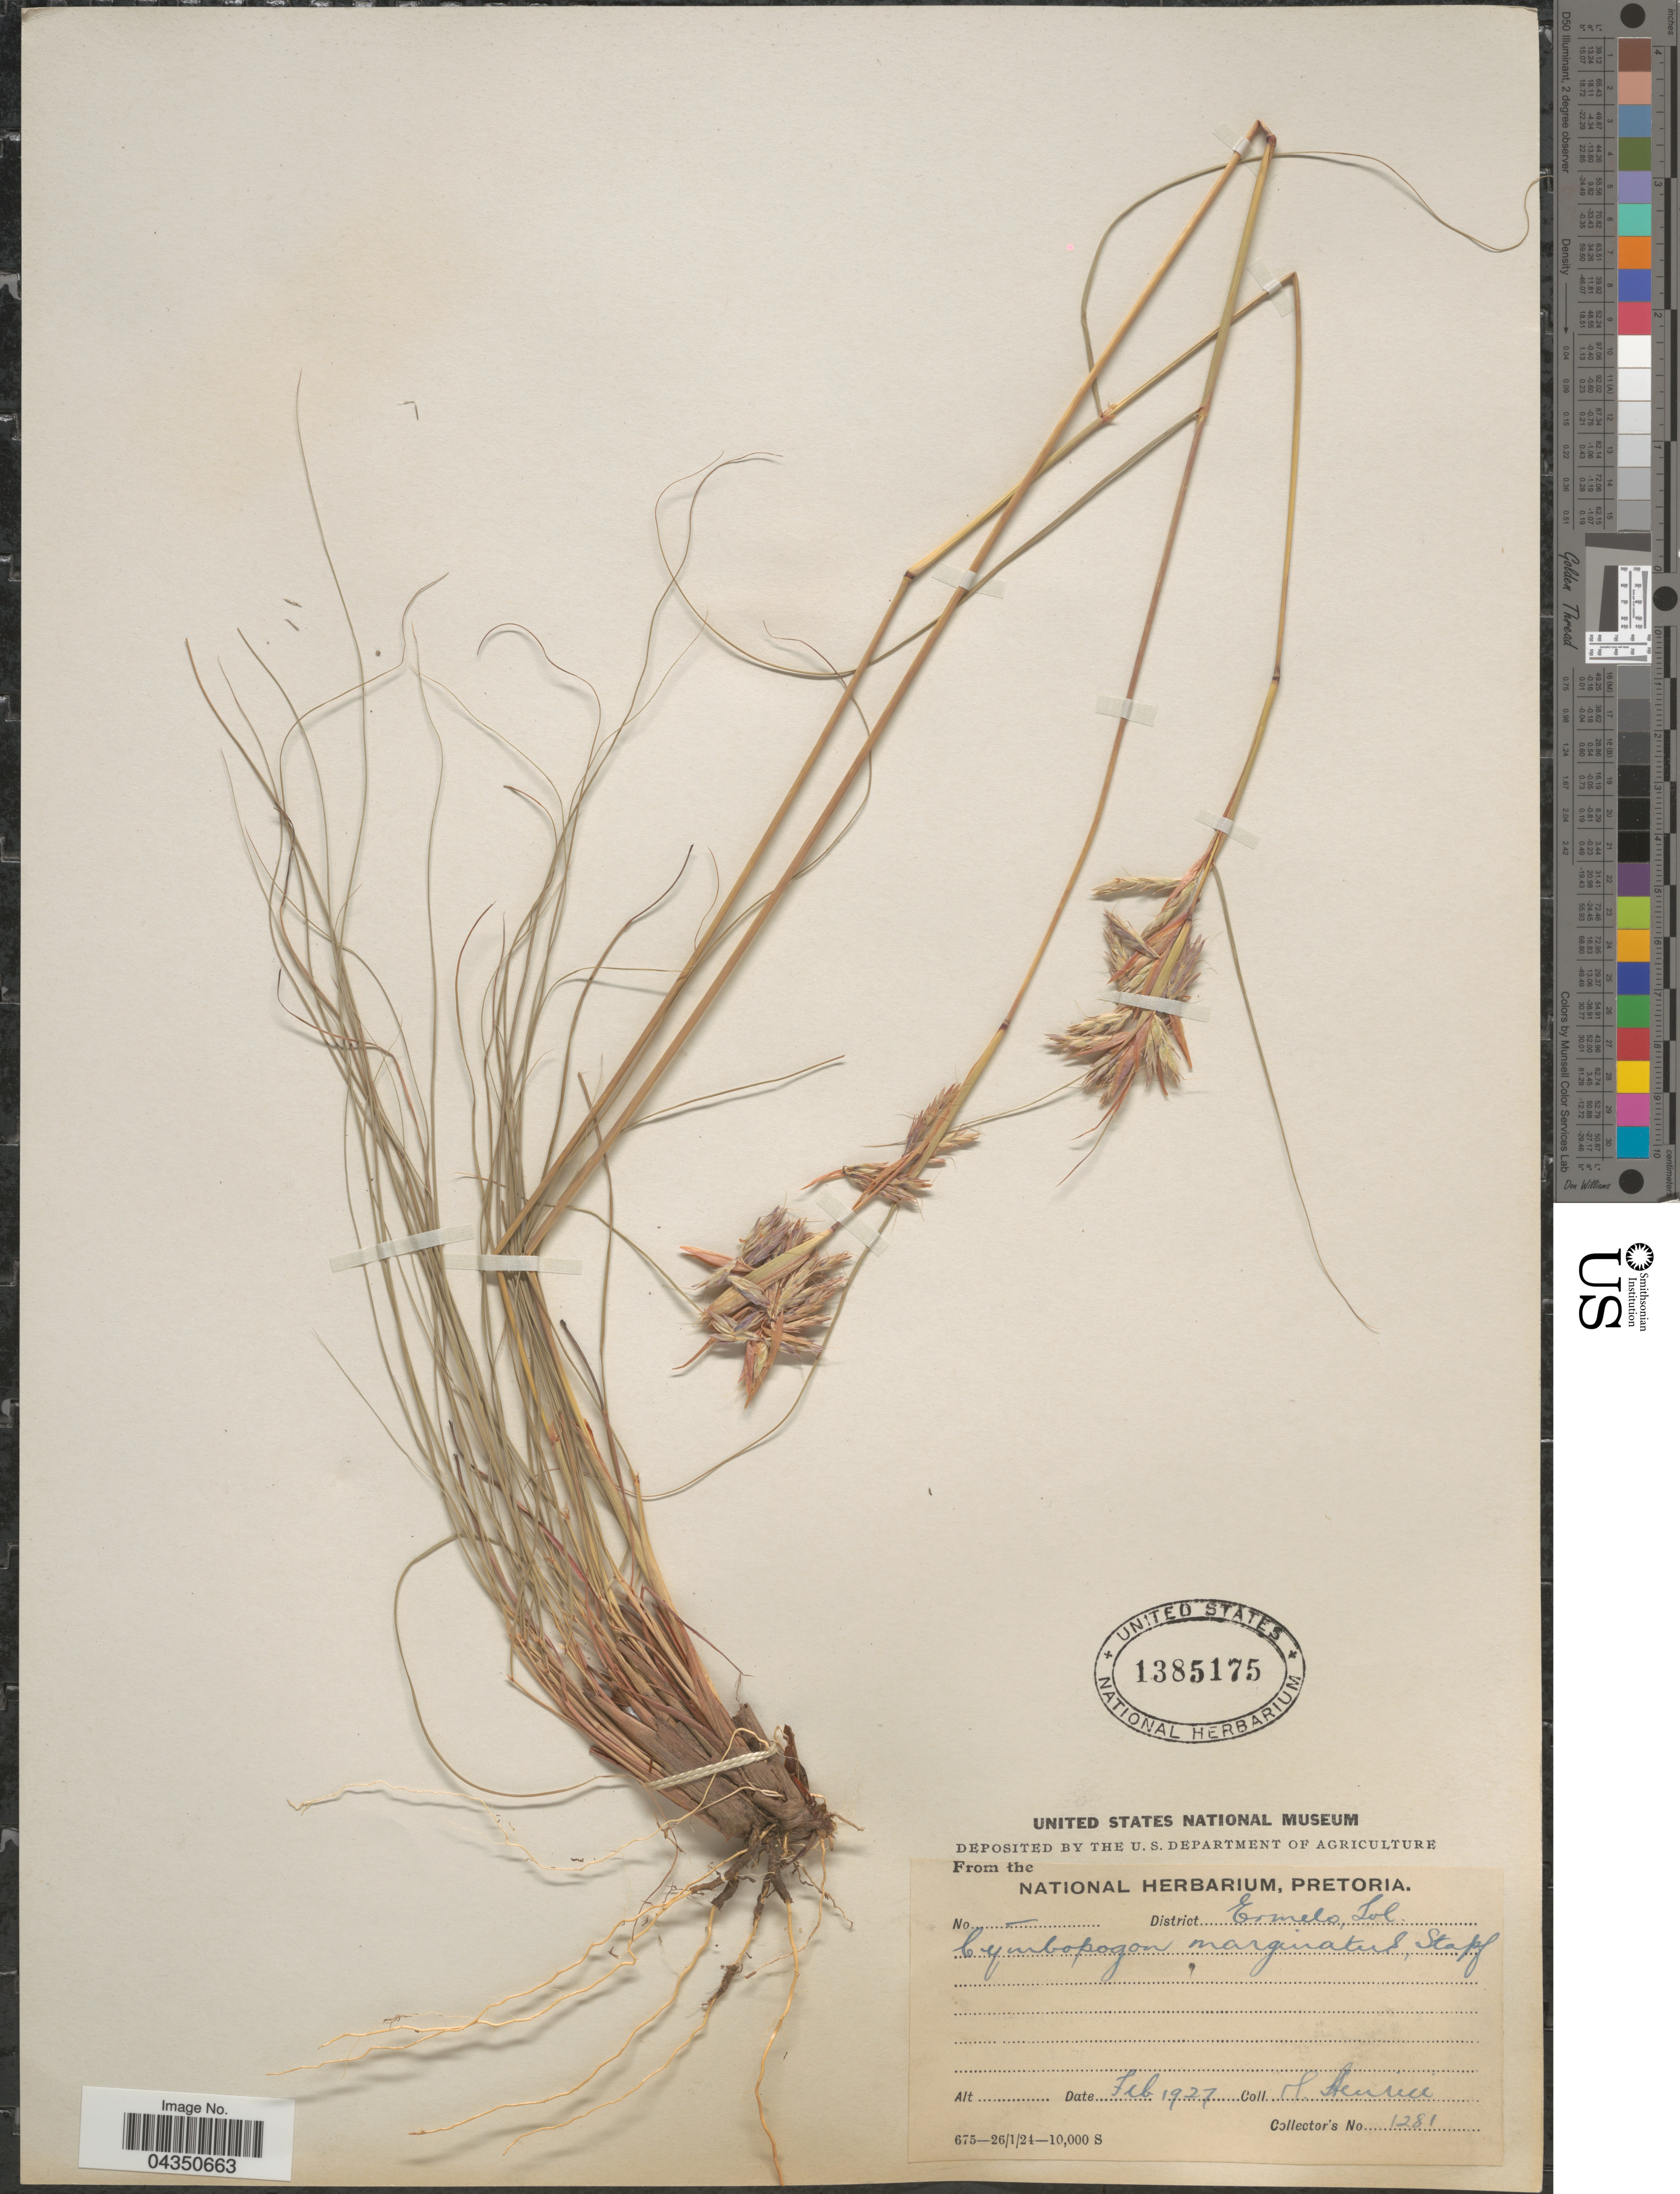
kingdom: Plantae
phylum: Tracheophyta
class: Liliopsida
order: Poales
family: Poaceae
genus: Cymbopogon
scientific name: Cymbopogon pospischillii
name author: (K. Schum.) C.E. Hubb.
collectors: M. Henrici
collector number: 1281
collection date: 1927-02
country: South Africa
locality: District Ermelo, Tvl.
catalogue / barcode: US 1385175